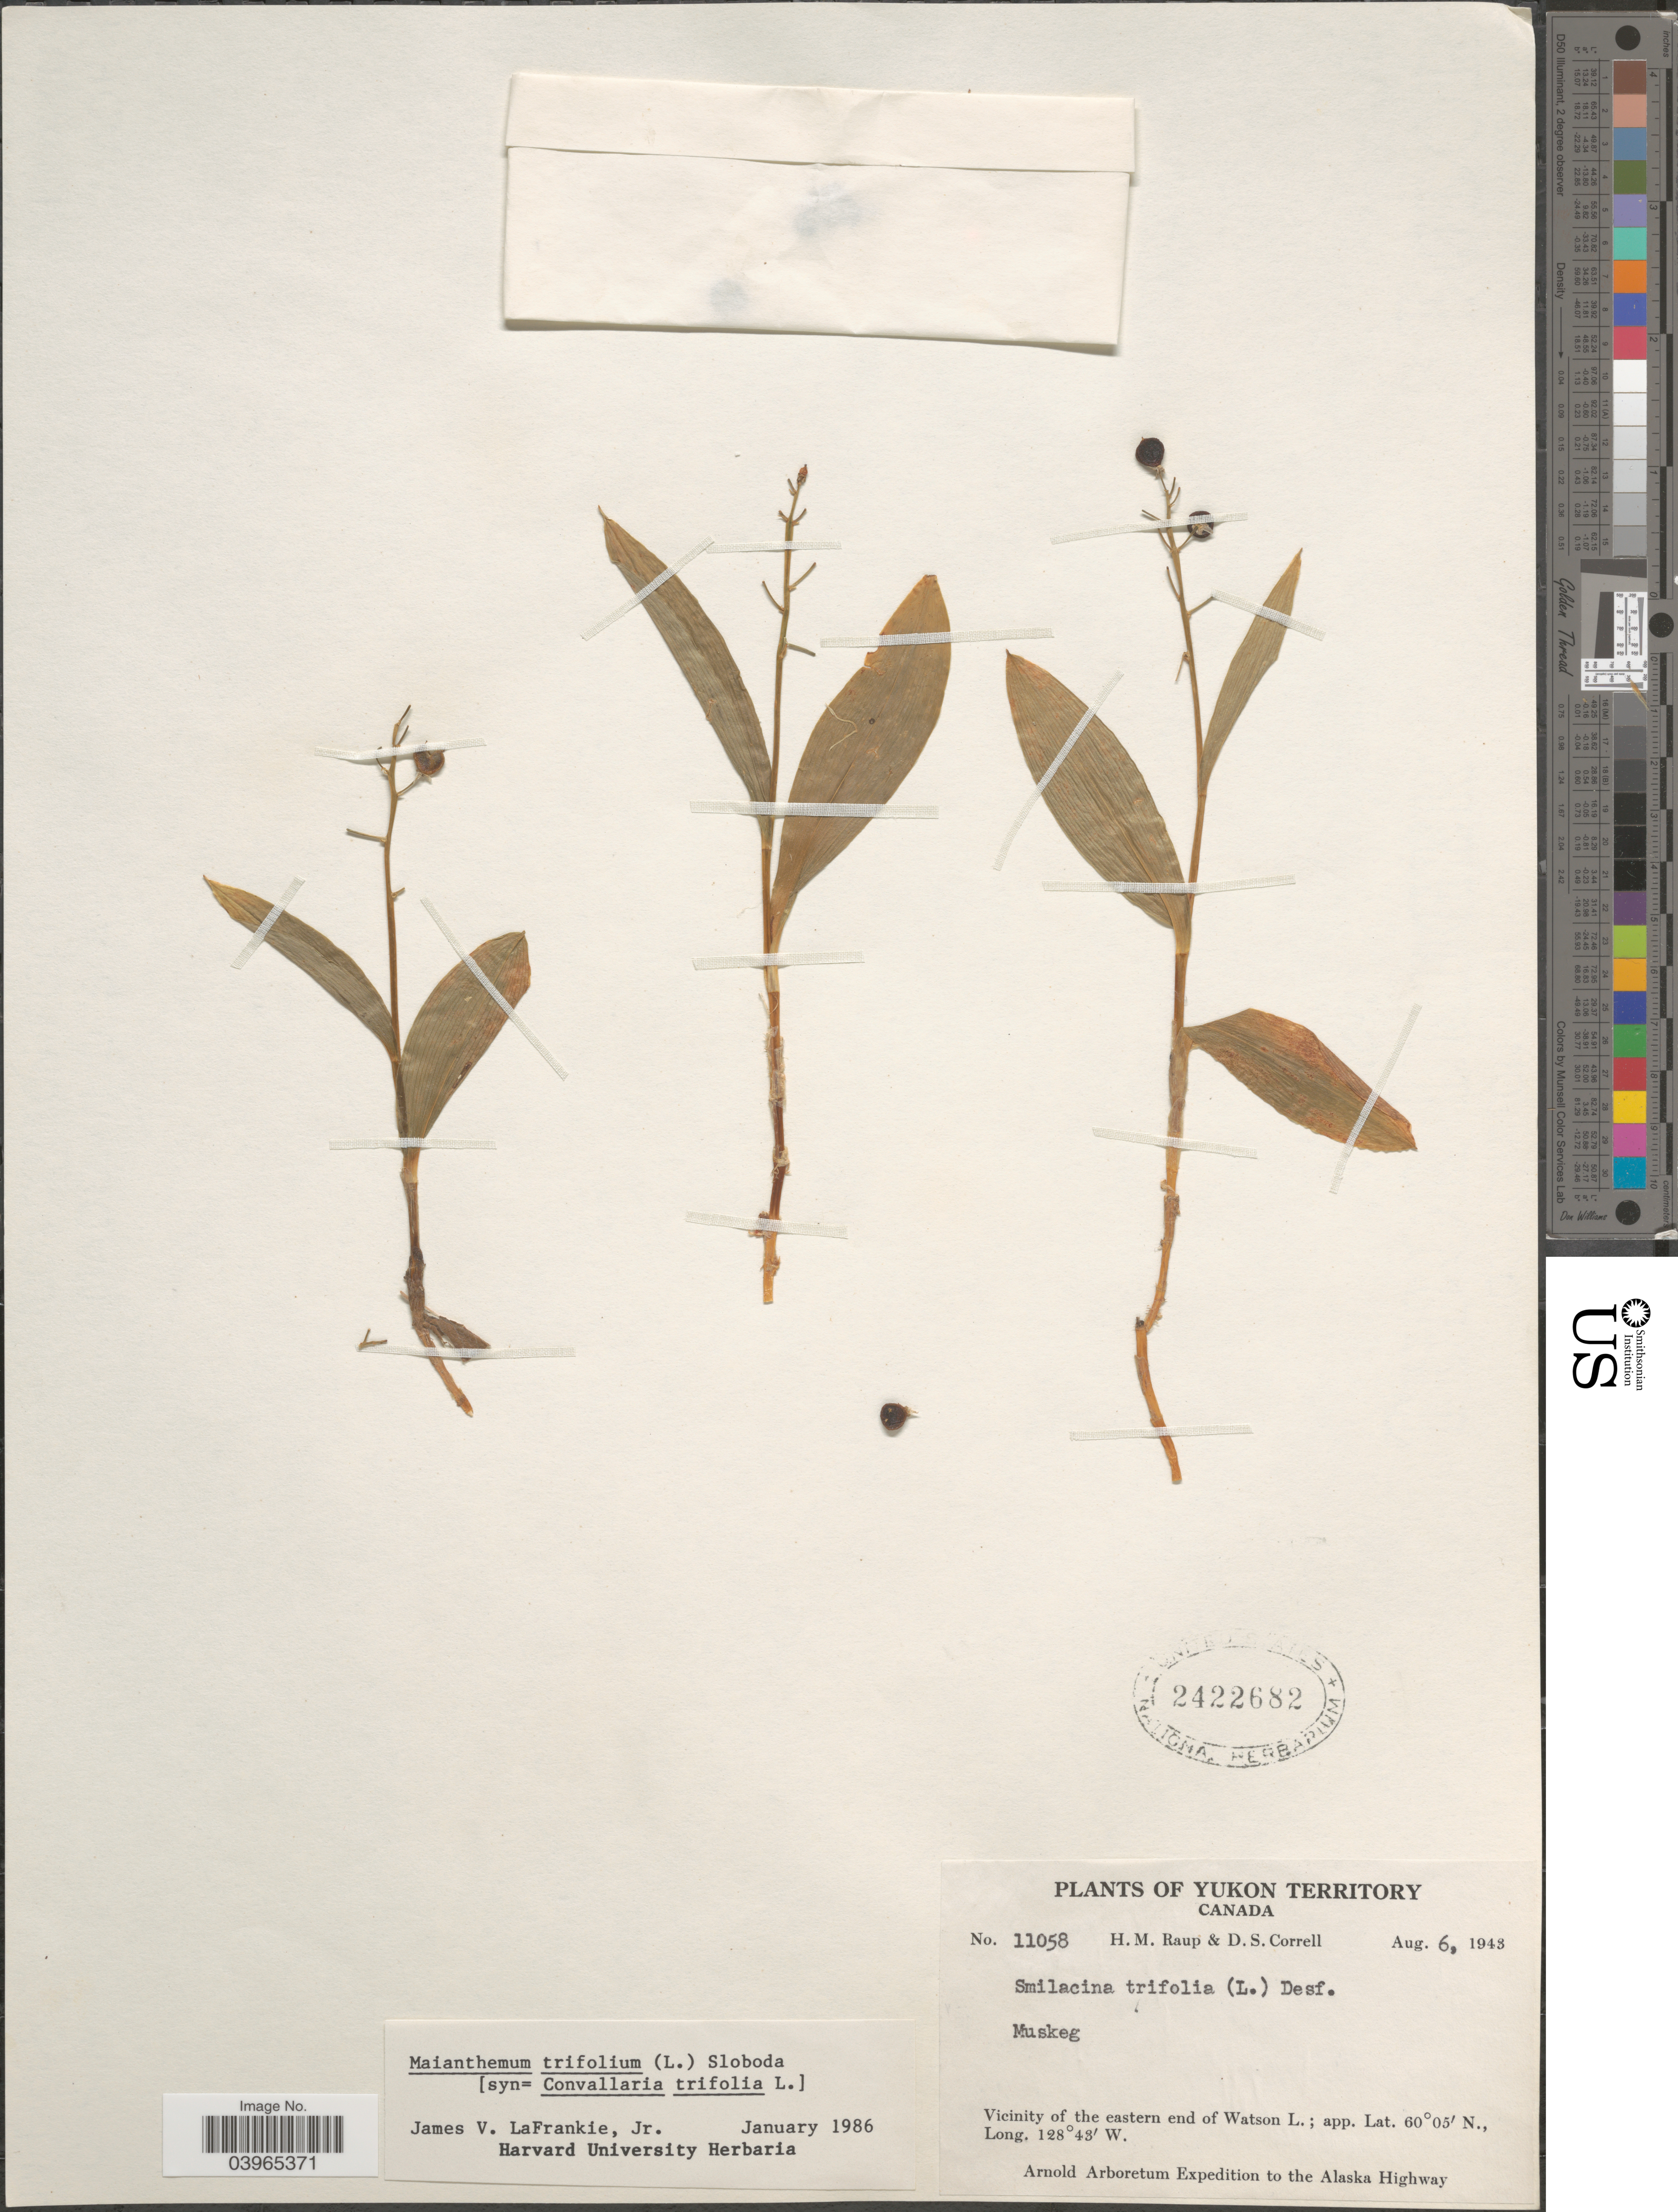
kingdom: Plantae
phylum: Tracheophyta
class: Liliopsida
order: Asparagales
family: Asparagaceae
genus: Maianthemum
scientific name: Maianthemum trifolium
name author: (L.) Sloboda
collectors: H. Raup & D. S. Correll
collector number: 11058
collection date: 1943-08-06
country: Canada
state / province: Yukon Territory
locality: Muskeg [unsure placement] Vicinity of the eastern end of Watson L. Alaska Highway.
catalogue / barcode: US 2422682